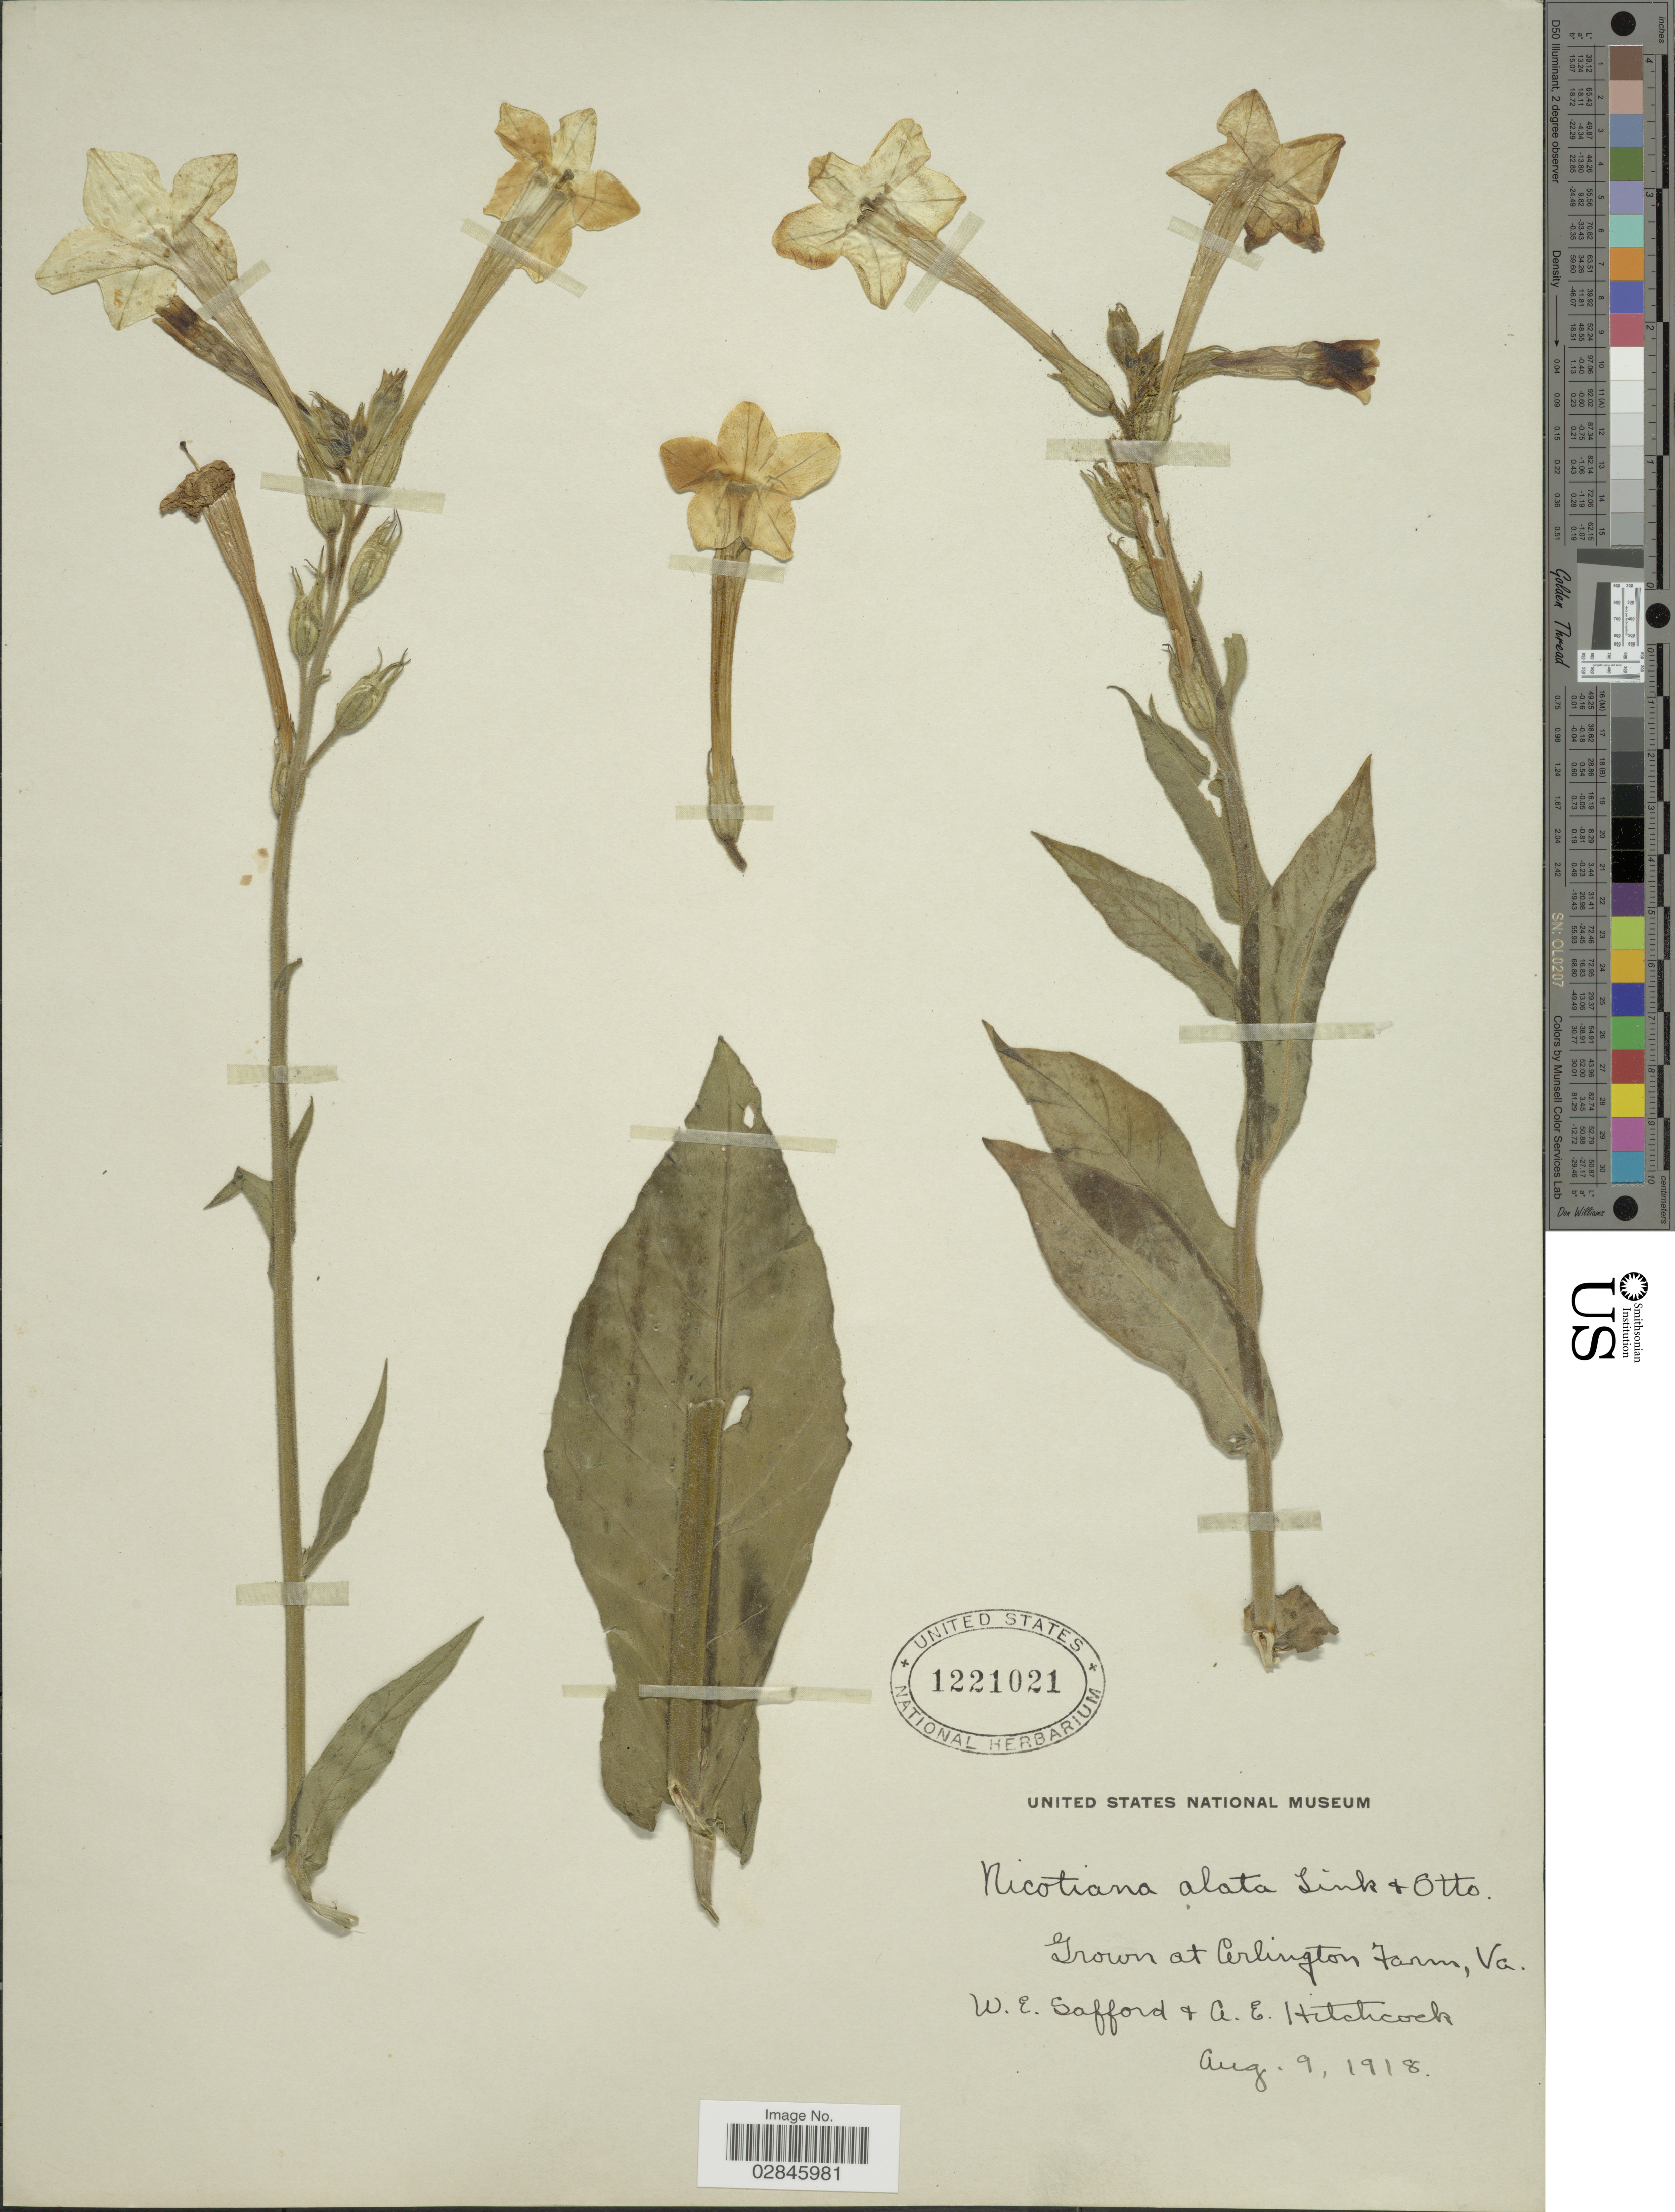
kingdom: Plantae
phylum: Tracheophyta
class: Magnoliopsida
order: Solanales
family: Solanaceae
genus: Nicotiana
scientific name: Nicotiana alata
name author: Link & Otto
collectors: W. E. Safford & A. Hitchcock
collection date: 1918-08-09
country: United States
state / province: Virginia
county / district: Arlington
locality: At Arlington Farm.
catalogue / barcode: US 1221021